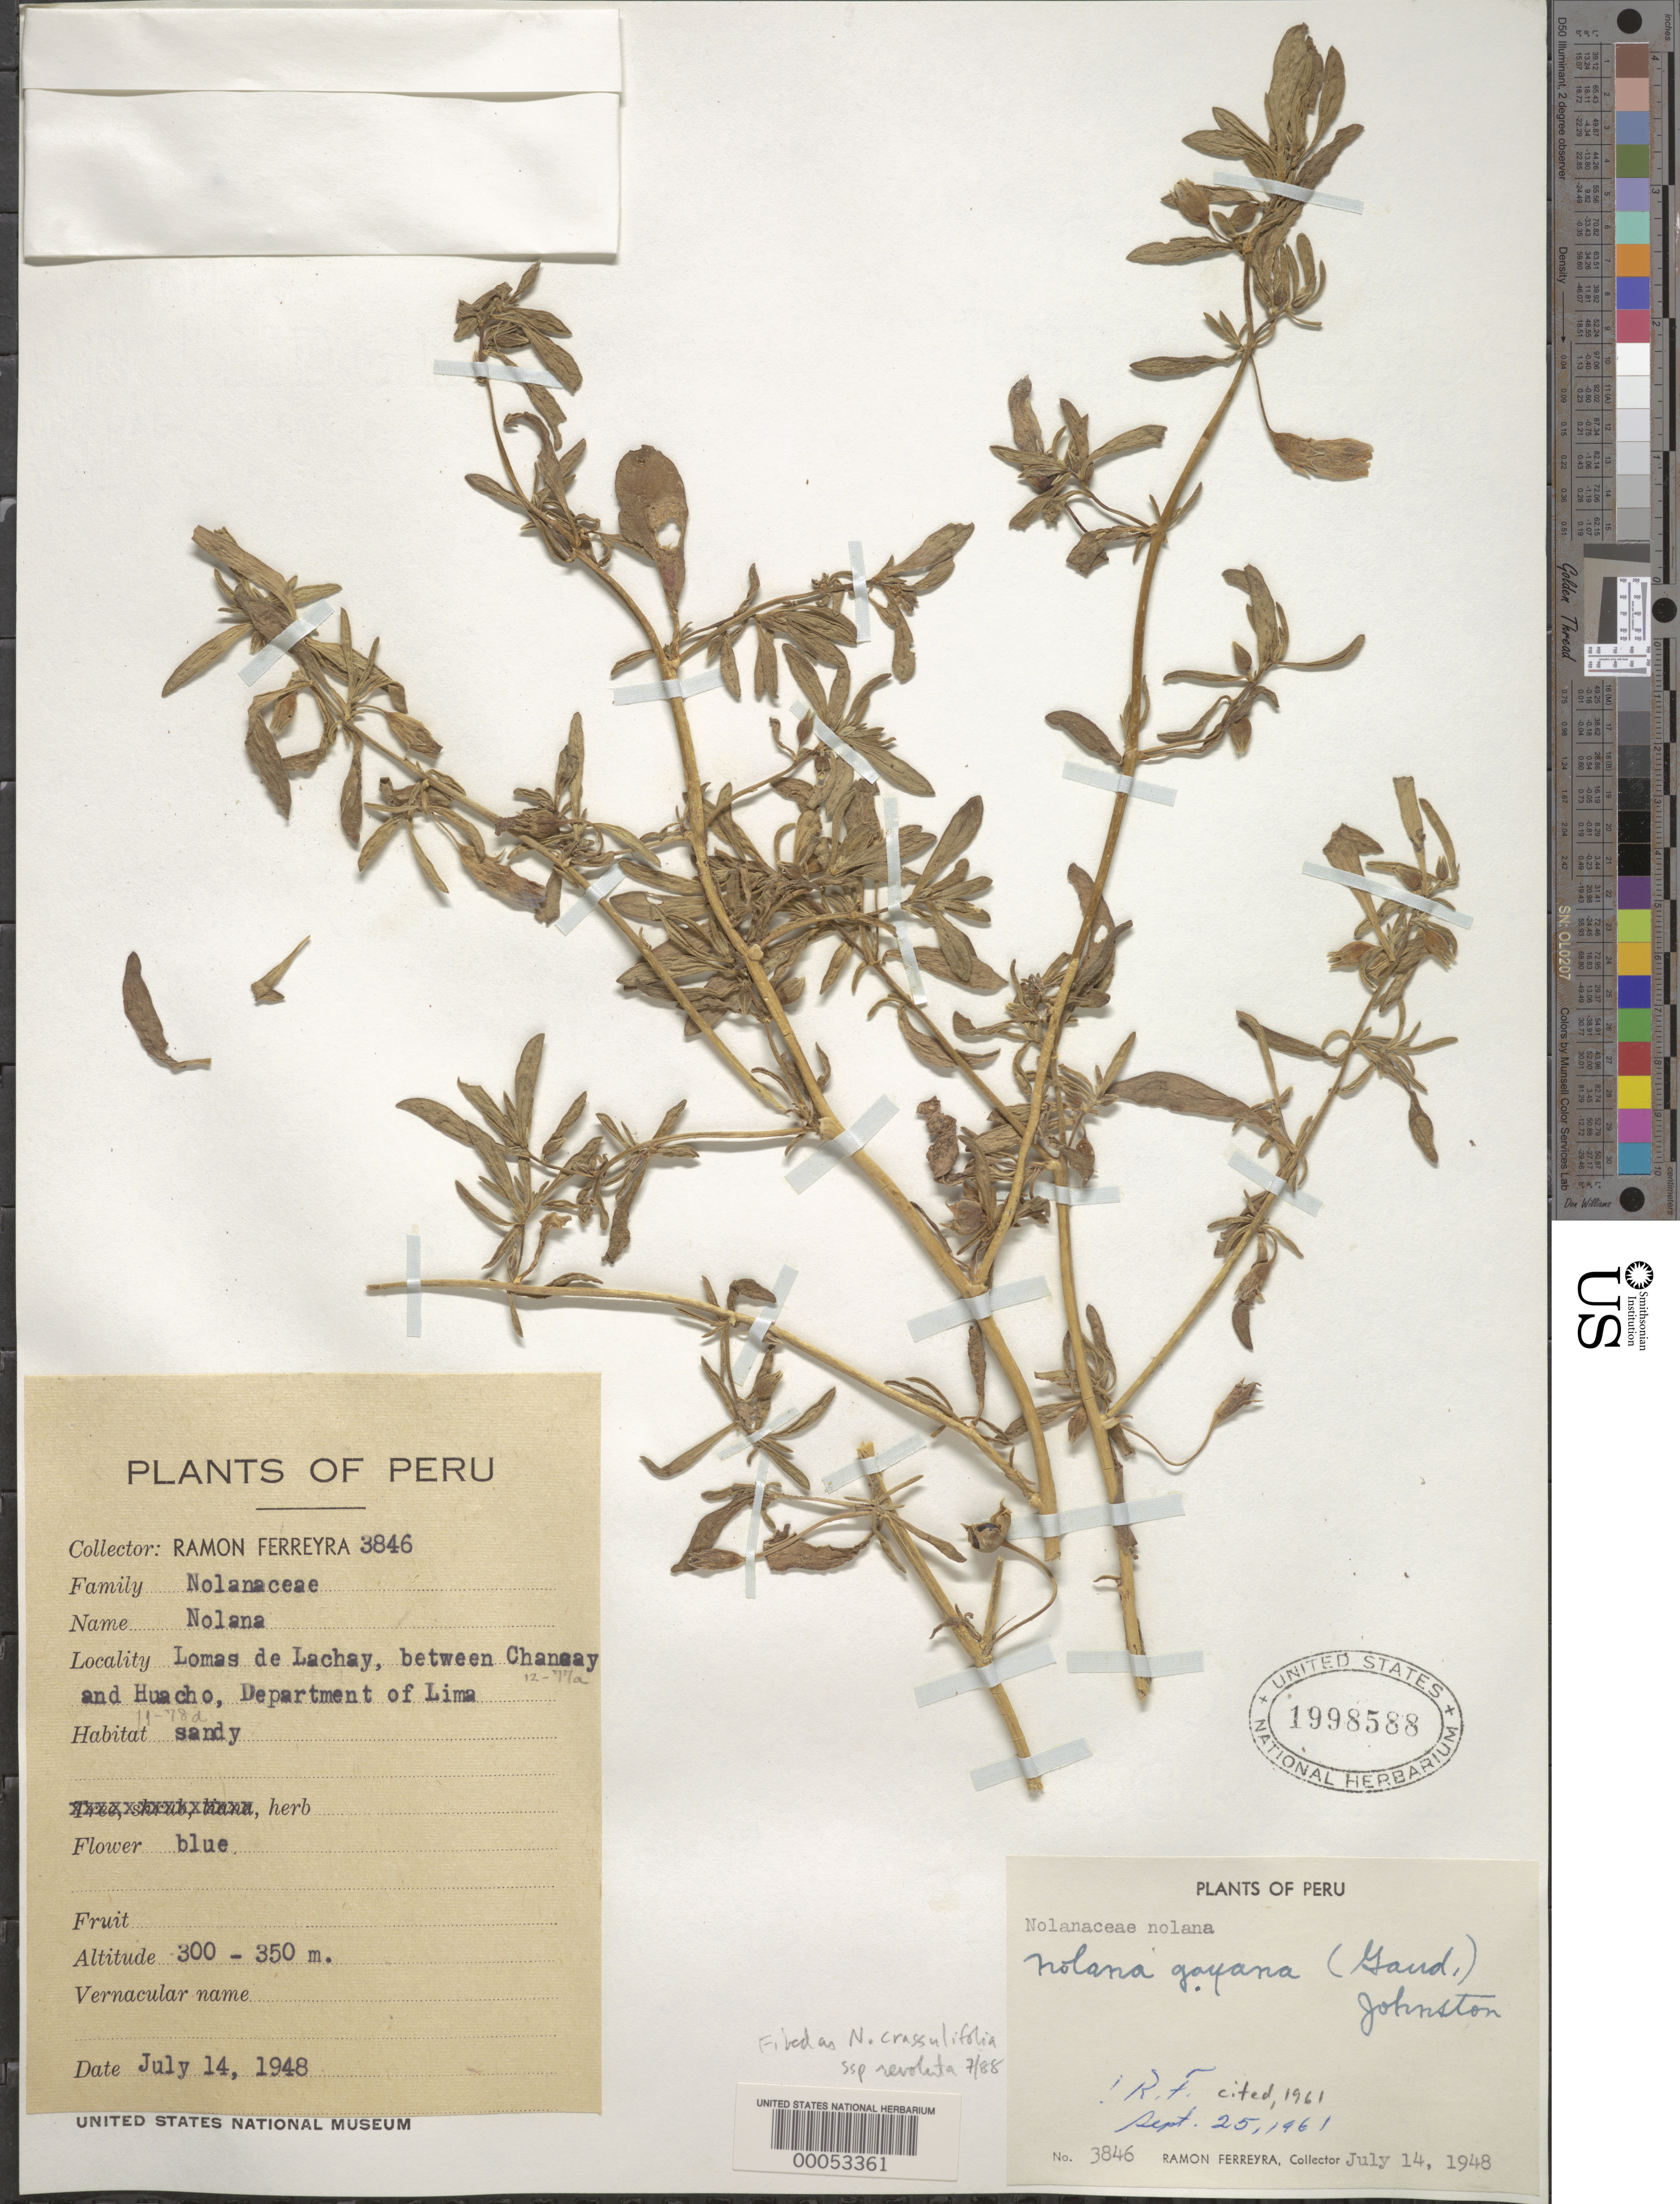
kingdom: Plantae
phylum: Tracheophyta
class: Magnoliopsida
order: Solanales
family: Solanaceae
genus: Nolana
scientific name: Nolana crassulifolia subsp. revoluta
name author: (Ruiz & Pav.) Mesa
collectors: R. A. Ferreyra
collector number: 3846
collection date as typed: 14 Jul 1948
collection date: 1948-07-14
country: Peru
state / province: Lima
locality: Lomas de lachay, between chansay and huacho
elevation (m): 300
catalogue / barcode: US 1998588